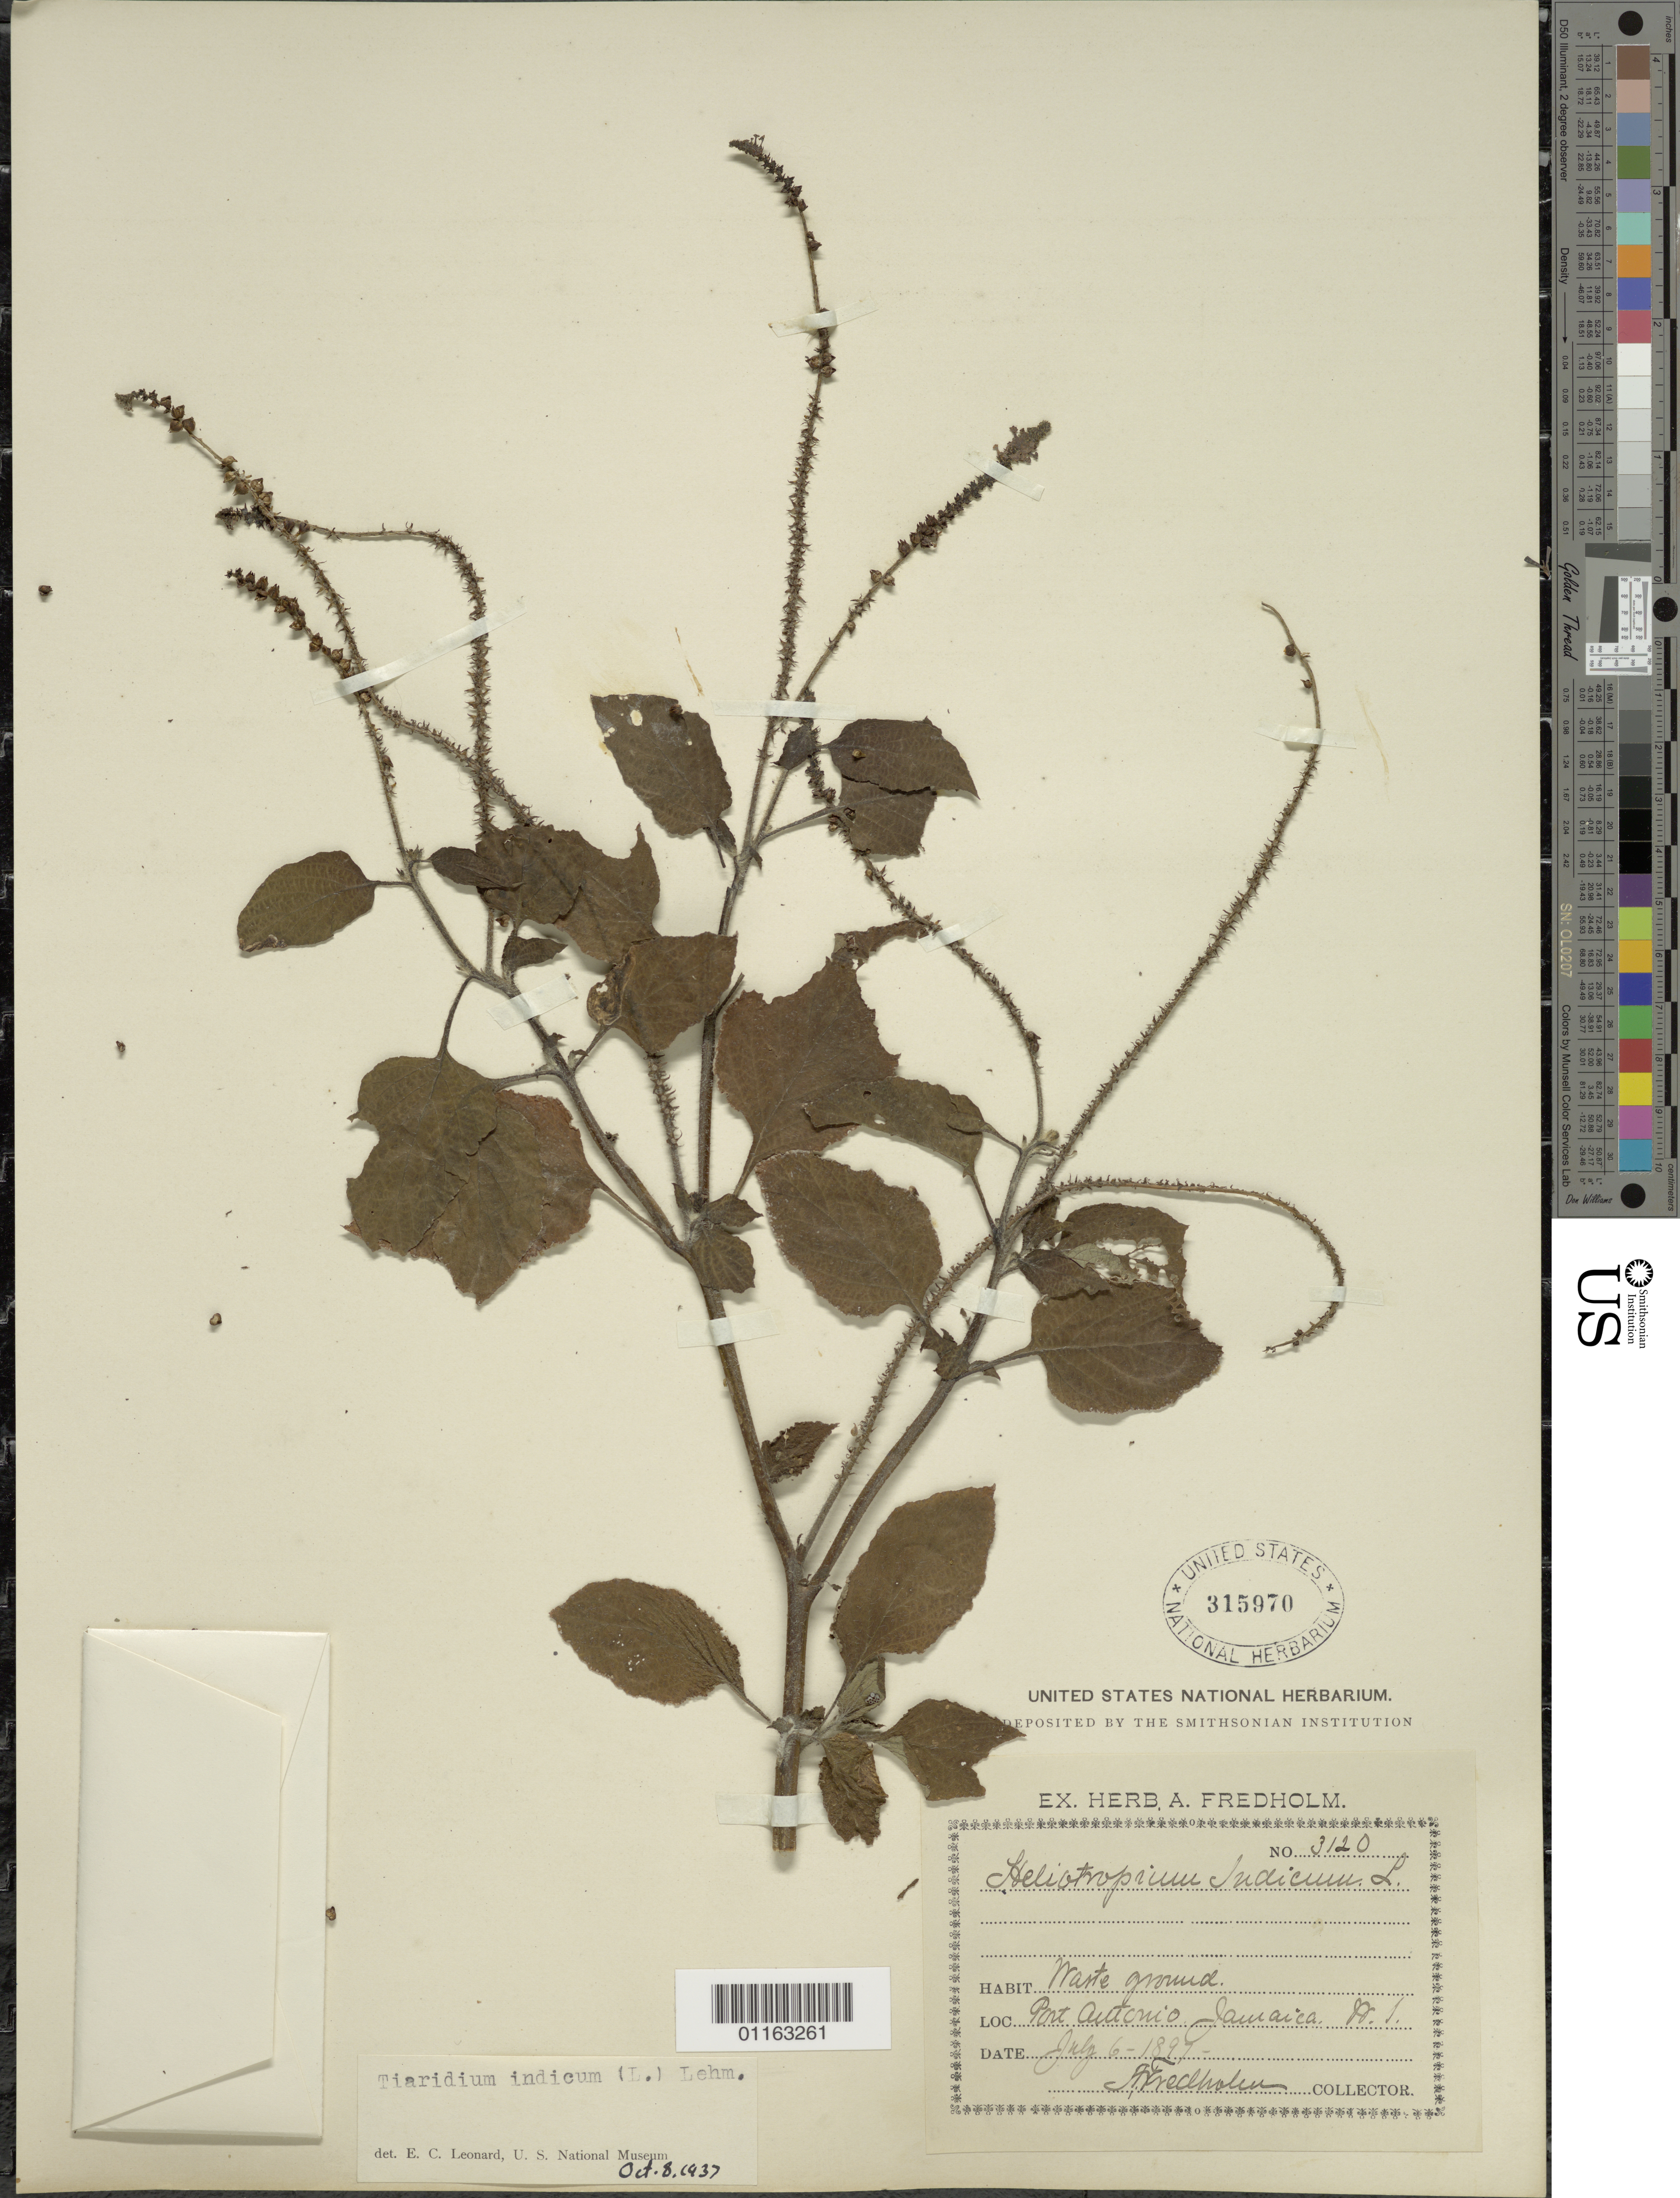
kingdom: Plantae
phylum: Tracheophyta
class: Magnoliopsida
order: Boraginales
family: Heliotropiaceae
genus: Heliotropium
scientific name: Heliotropium indicum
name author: L.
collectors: A. Fredholm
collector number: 3120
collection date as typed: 06 Jul 1897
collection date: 1897-07-06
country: Jamaica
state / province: Portland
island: Jamaica I.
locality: Port Antonio; waste ground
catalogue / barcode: US 315970